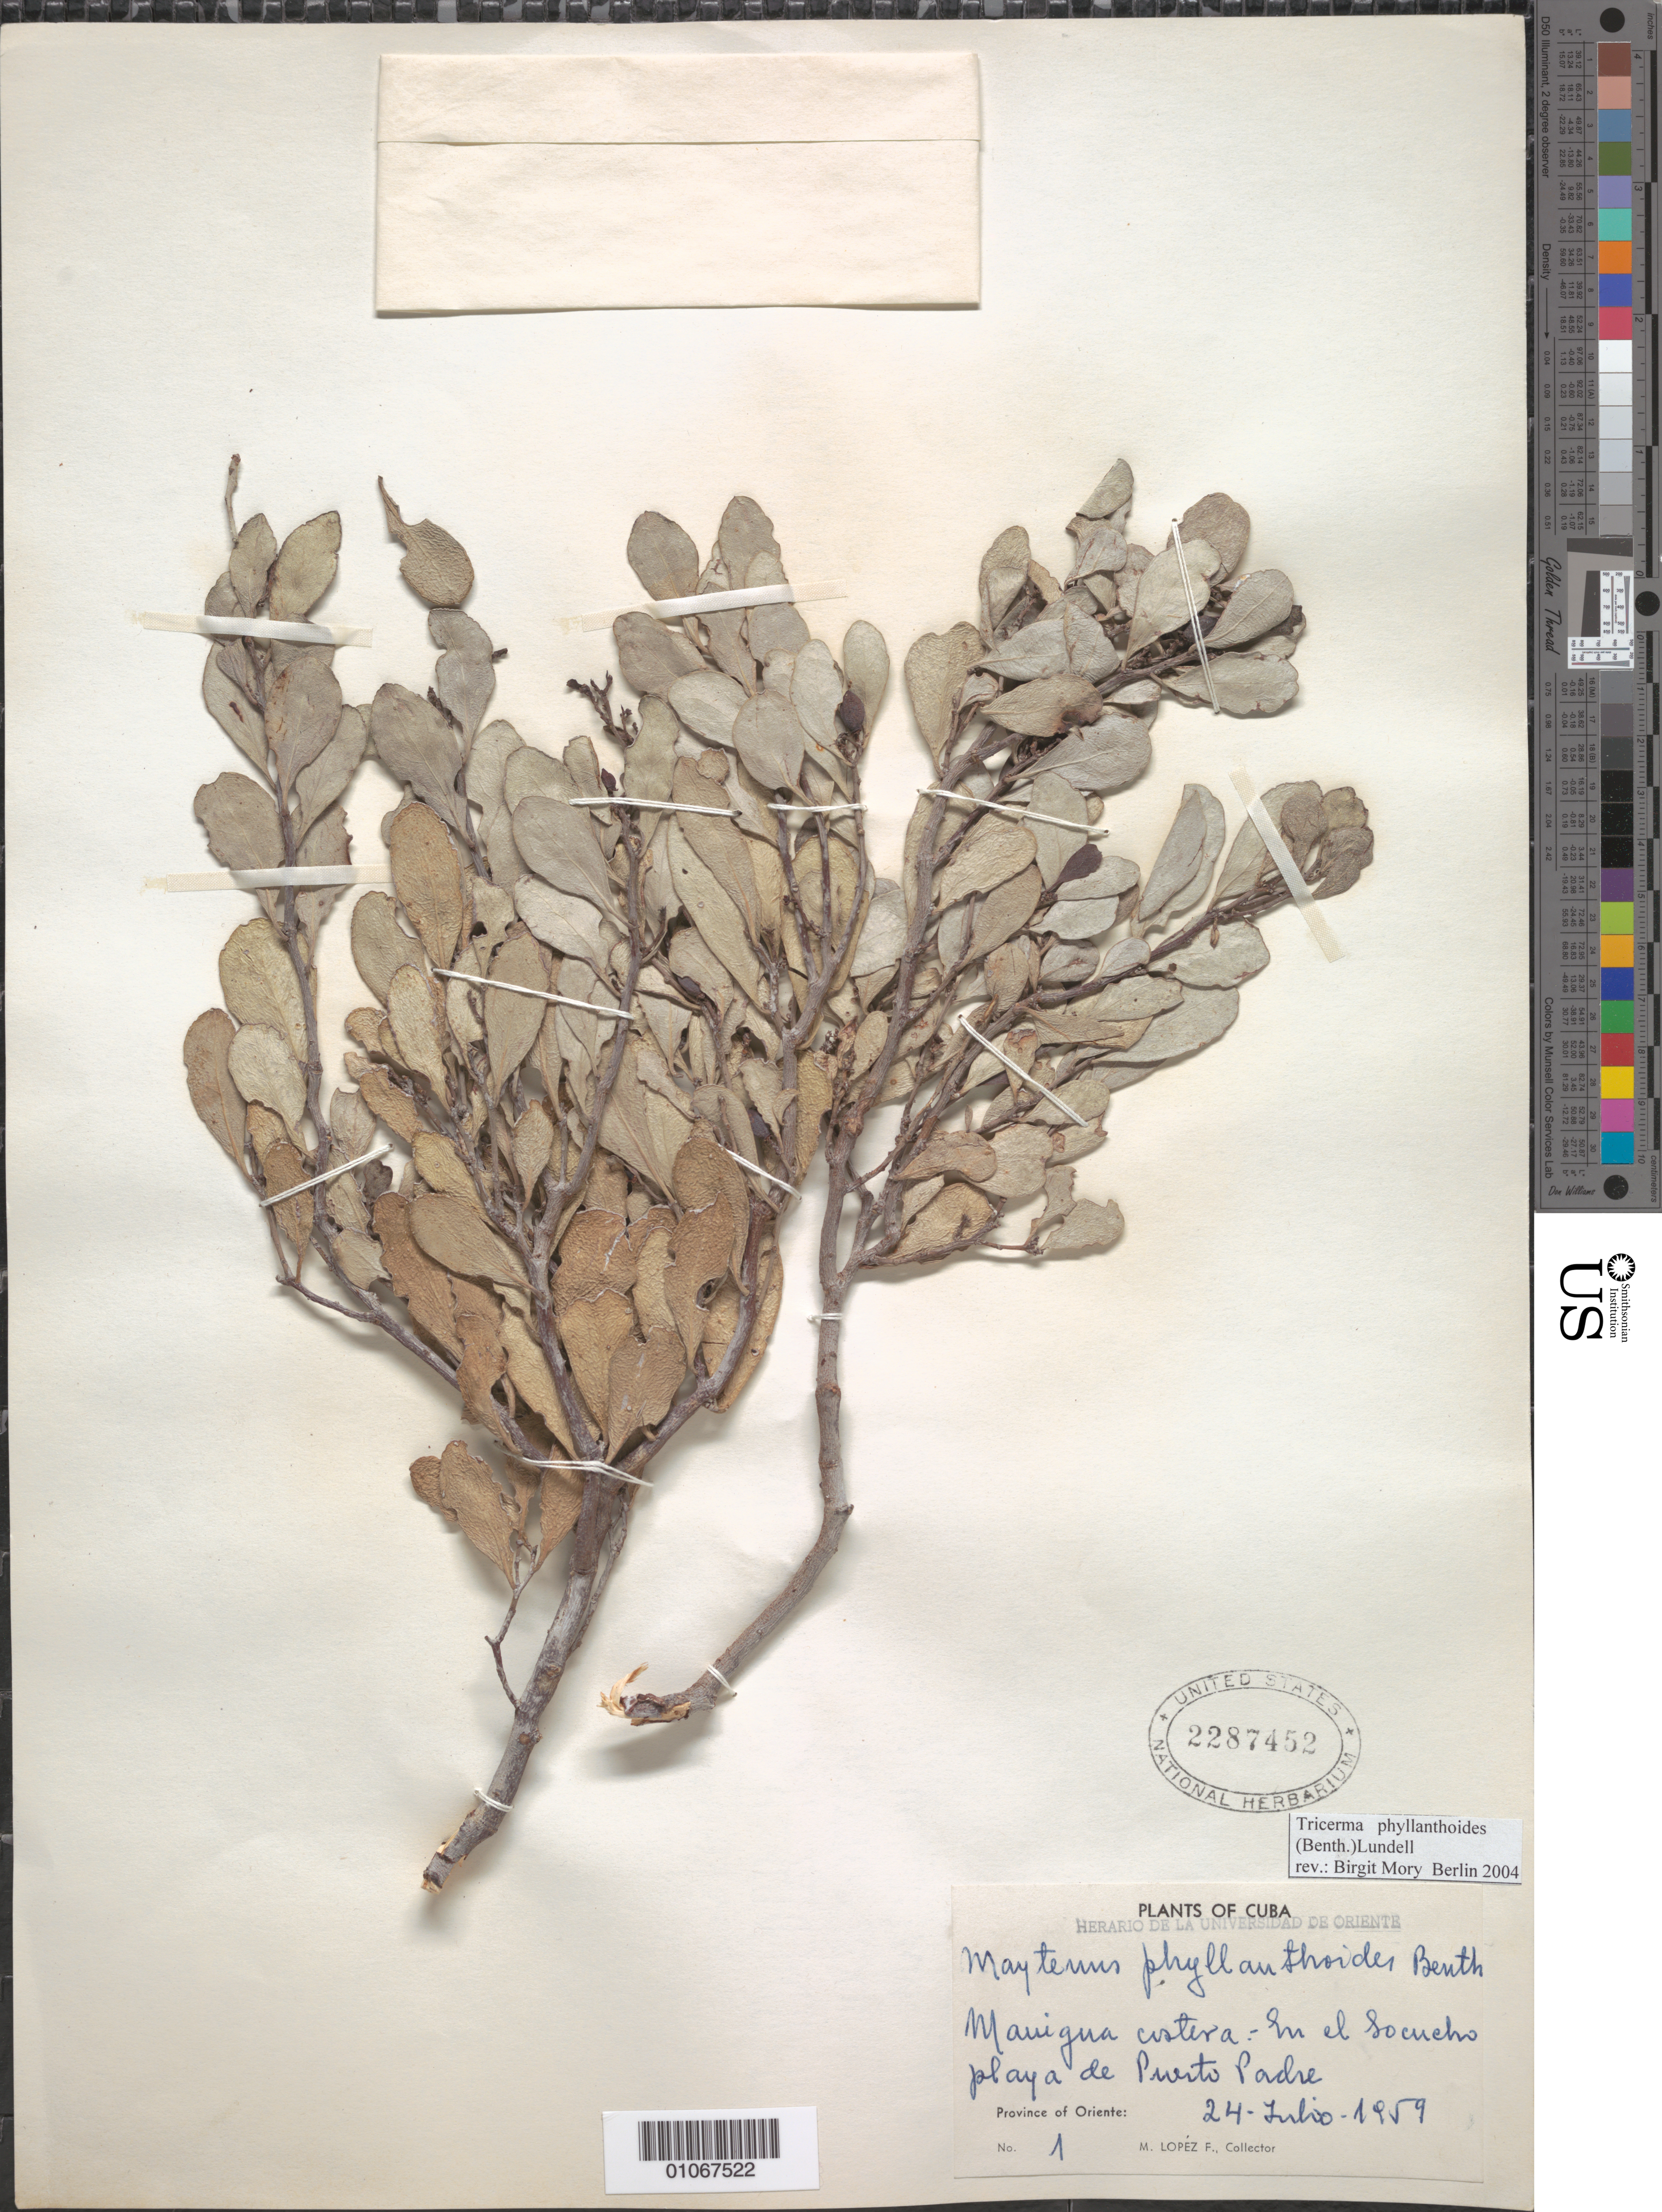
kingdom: Plantae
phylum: Tracheophyta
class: Magnoliopsida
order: Celastrales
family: Celastraceae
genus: Tricerma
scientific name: Tricerma phyllanthoides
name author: (Benth.) Lundell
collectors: M. López Figueiras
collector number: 1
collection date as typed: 24 Jul 1959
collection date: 1959-07-24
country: Cuba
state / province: Oriente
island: Cuba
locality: Manigua Cistera, en el soculento playa de Puerto Padre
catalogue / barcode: US 2287452